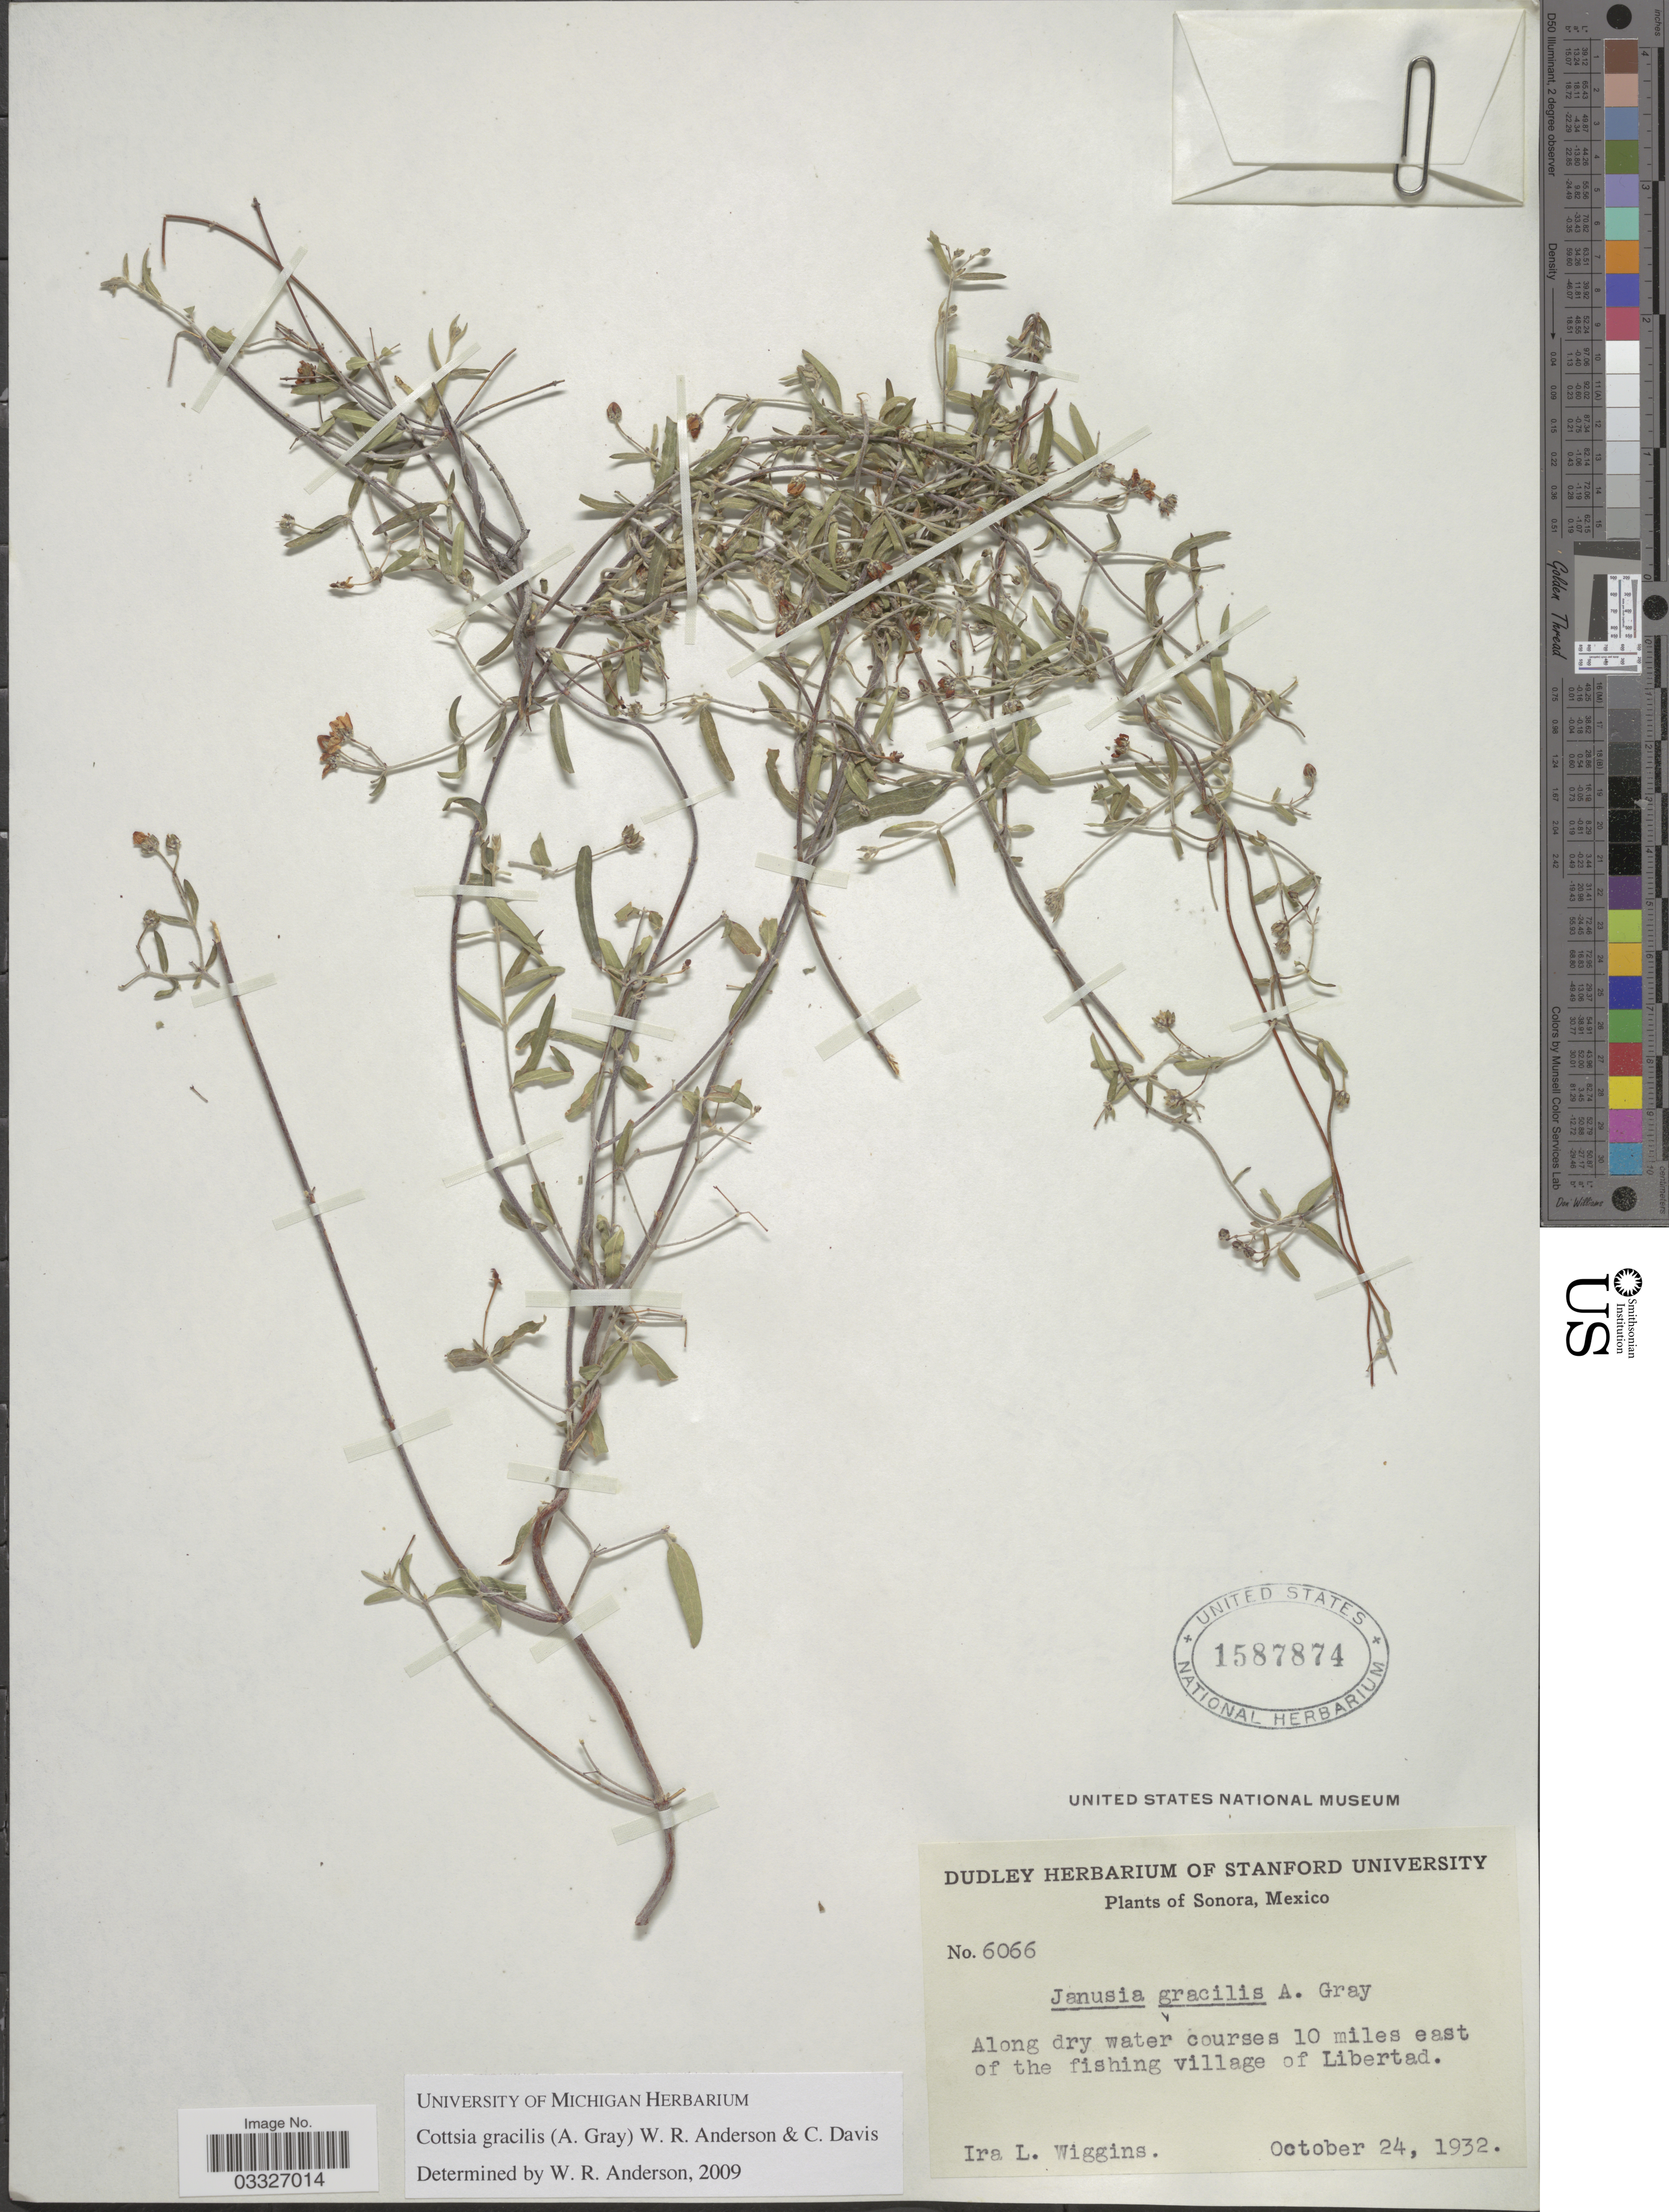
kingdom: Plantae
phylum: Tracheophyta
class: Magnoliopsida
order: Malpighiales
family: Malpighiaceae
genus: Cottsia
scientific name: Cottsia gracilis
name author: (A. Gray) W.R. Anderson & C. Davis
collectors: I. L. Wiggins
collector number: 6066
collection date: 1932-10-24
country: Mexico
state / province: Sonora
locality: Along dry water courses 10 miles east of the fishing village of Libertad.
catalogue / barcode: US 1587874